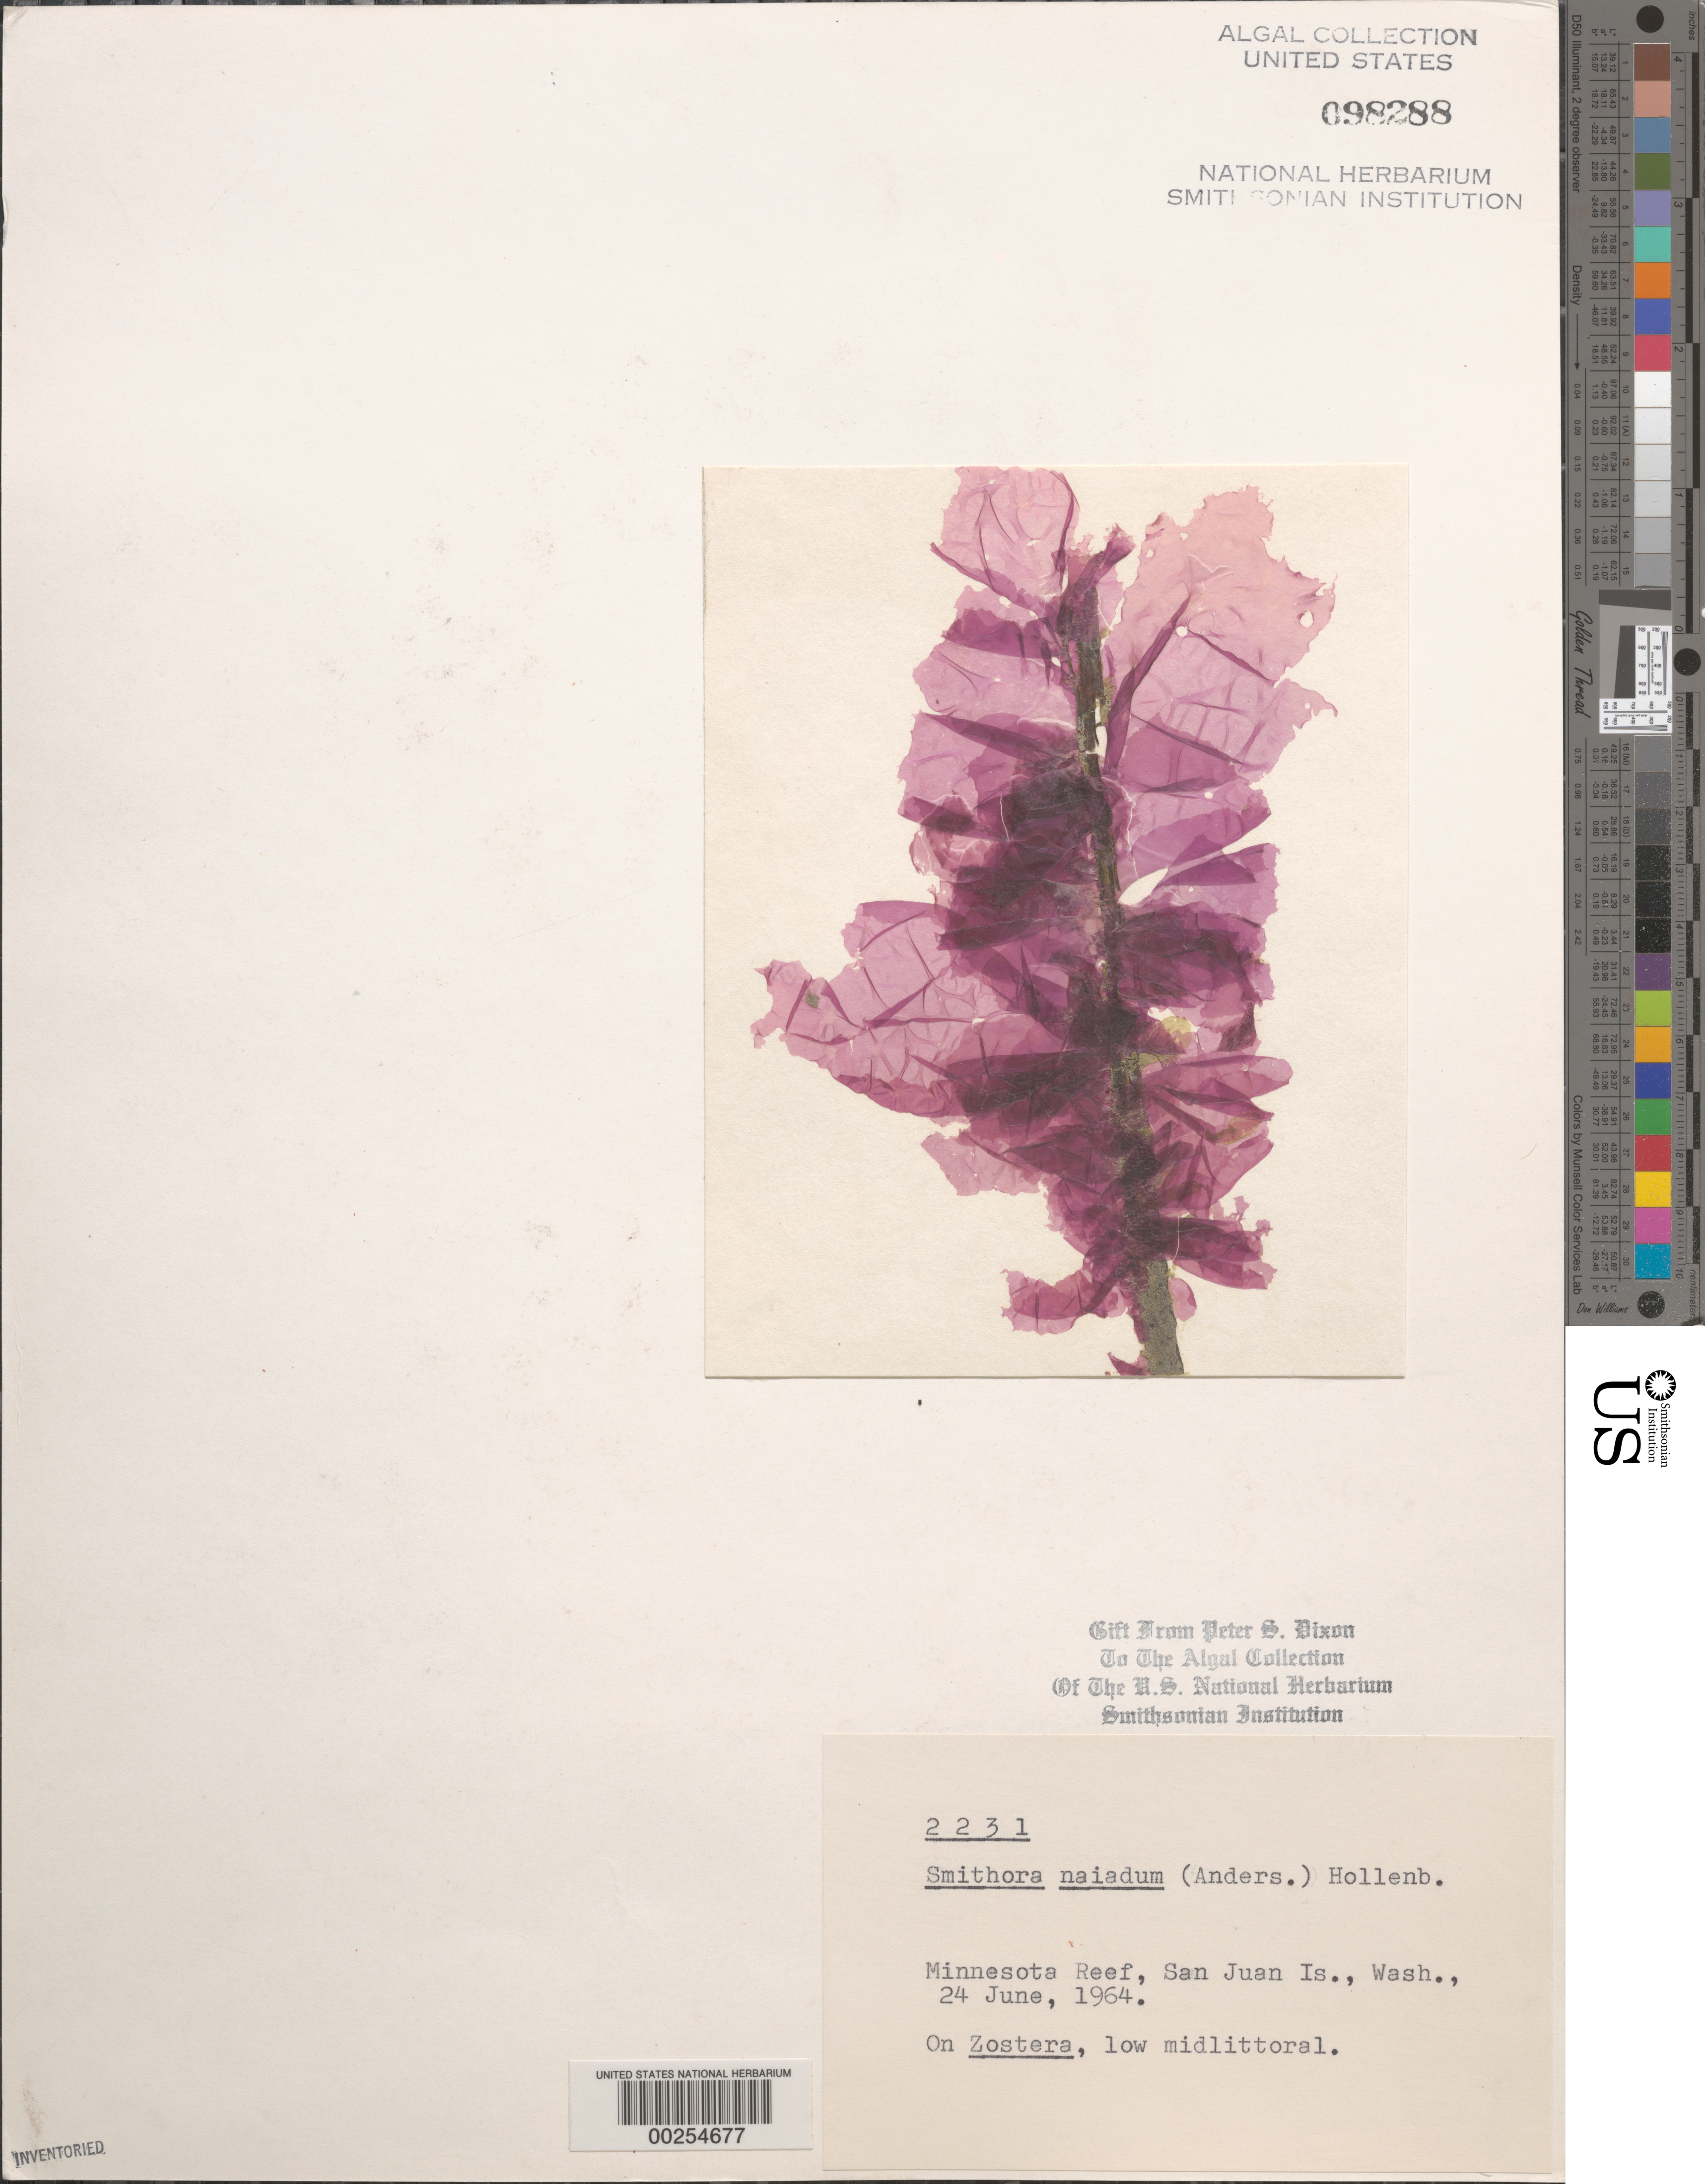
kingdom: Plantae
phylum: Rhodophyta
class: Compsopogonophyceae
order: Erythropeltidales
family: Erythrotrichiaceae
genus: Smithora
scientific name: Smithora naiadum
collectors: P. S. Dixon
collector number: PSD 2231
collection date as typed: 24 Jun 1964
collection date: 1964-06-24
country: United States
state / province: Washington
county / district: San Juan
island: San Juan Island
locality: Minnesota Reef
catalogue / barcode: US 98288